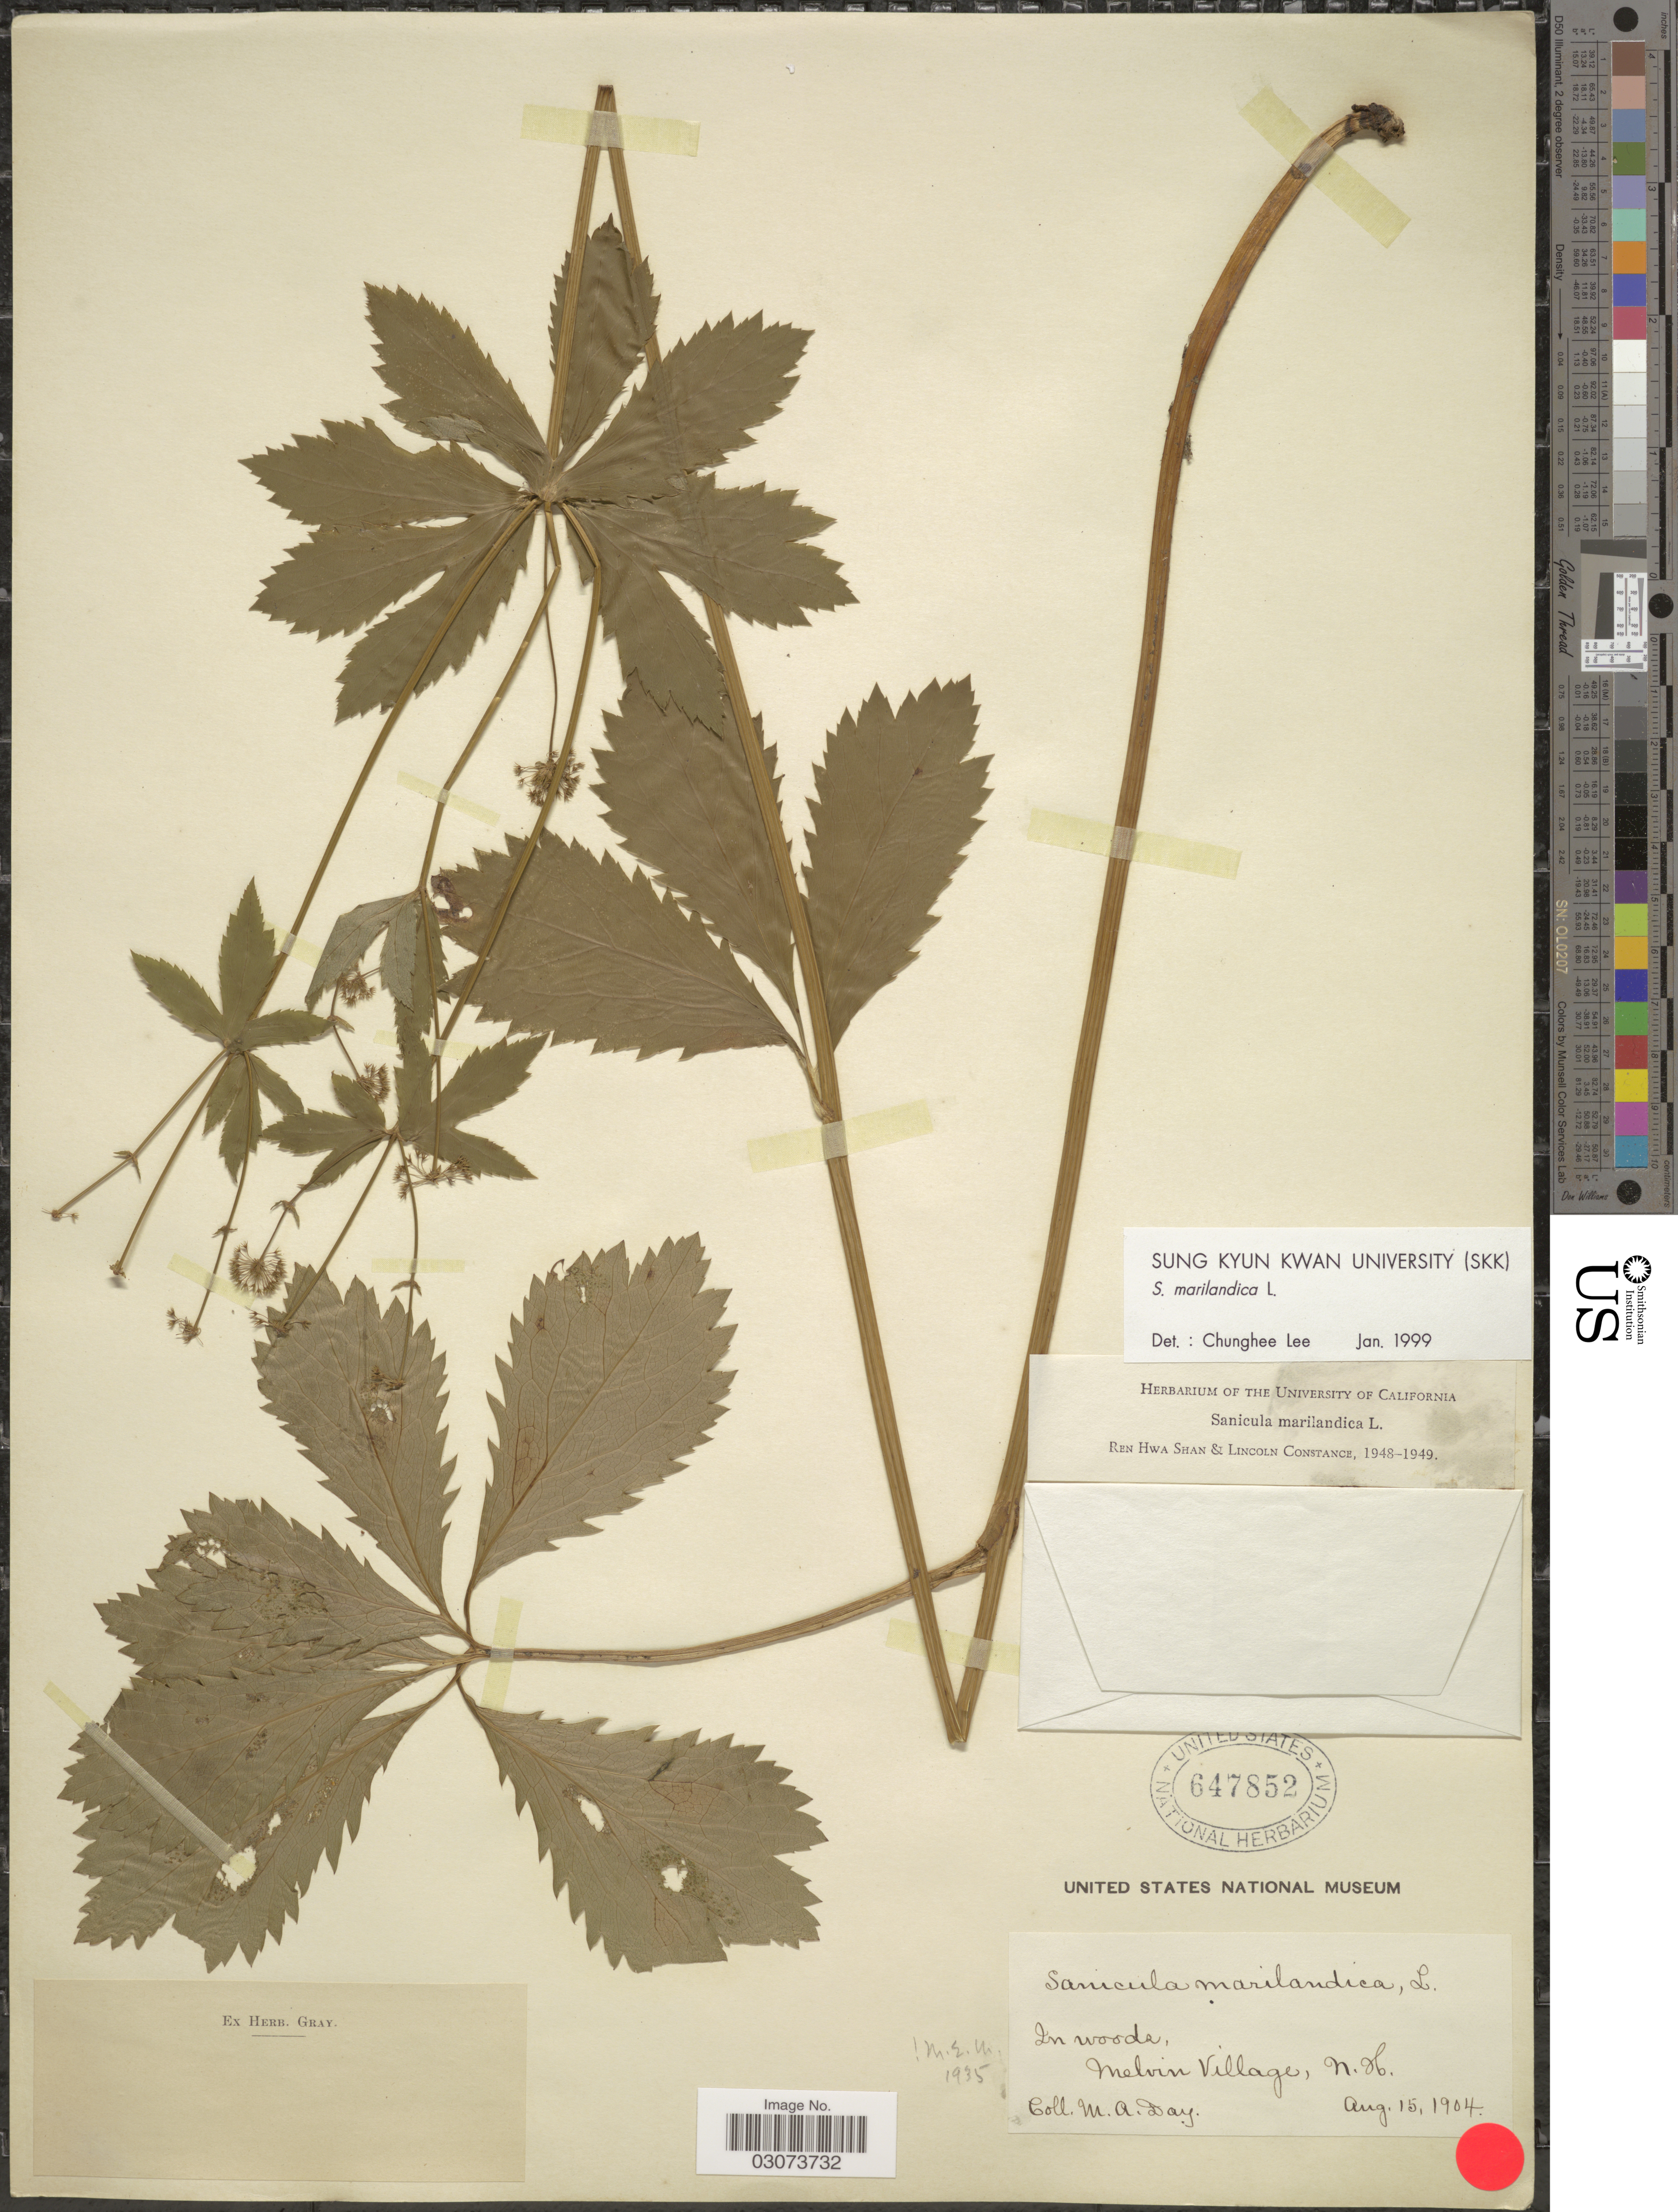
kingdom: Plantae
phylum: Tracheophyta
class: Magnoliopsida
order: Apiales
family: Apiaceae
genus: Sanicula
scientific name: Sanicula marilandica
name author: L.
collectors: M. Day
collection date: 1904-08-15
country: United States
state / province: New Hampshire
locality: Melvin Village.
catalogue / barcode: US 647852